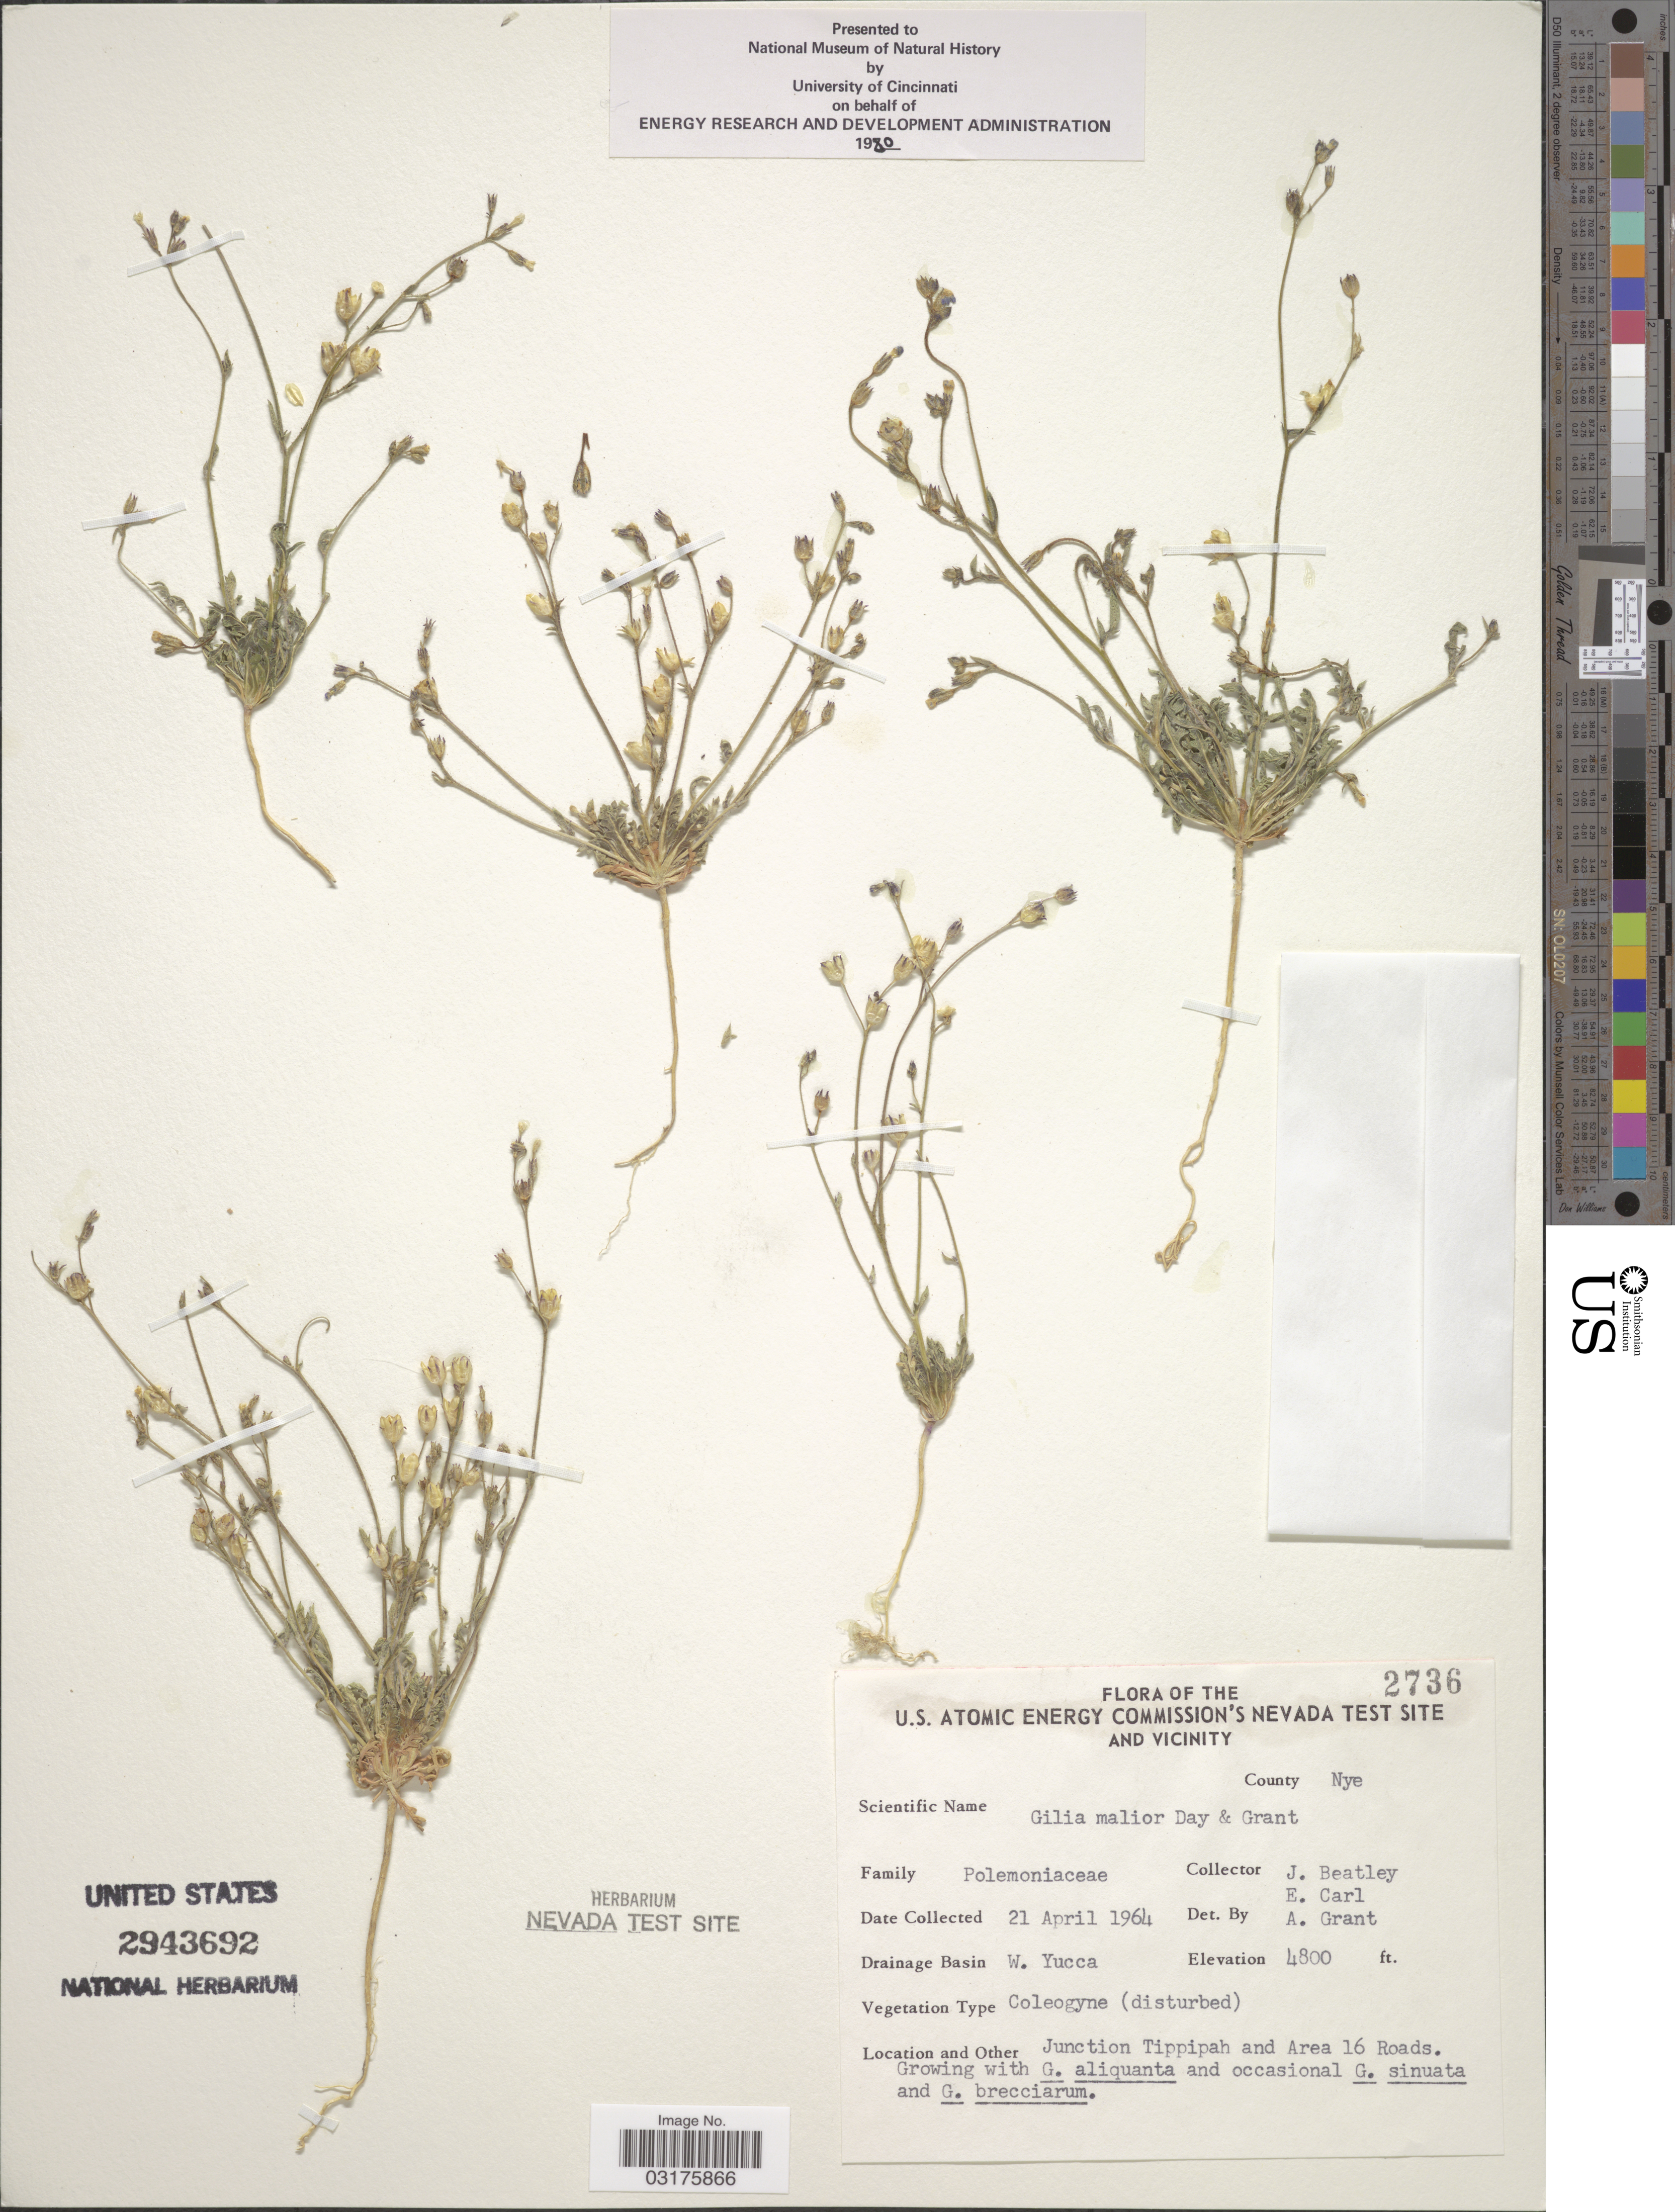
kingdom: Plantae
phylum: Tracheophyta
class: Magnoliopsida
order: Ericales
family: Polemoniaceae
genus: Gilia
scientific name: Gilia malior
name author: Day & V.E. Grant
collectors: J. C. Beatley & E. Carl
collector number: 2736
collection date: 1964-04-21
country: United States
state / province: Nevada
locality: The U.S. Atomic Energy Commission's Nevada Test Site and Vicinity. County Nye. Drainage Basin W. Yucca. Junction Tippipah and Area 16 Roads.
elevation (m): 1463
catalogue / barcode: US 2943692